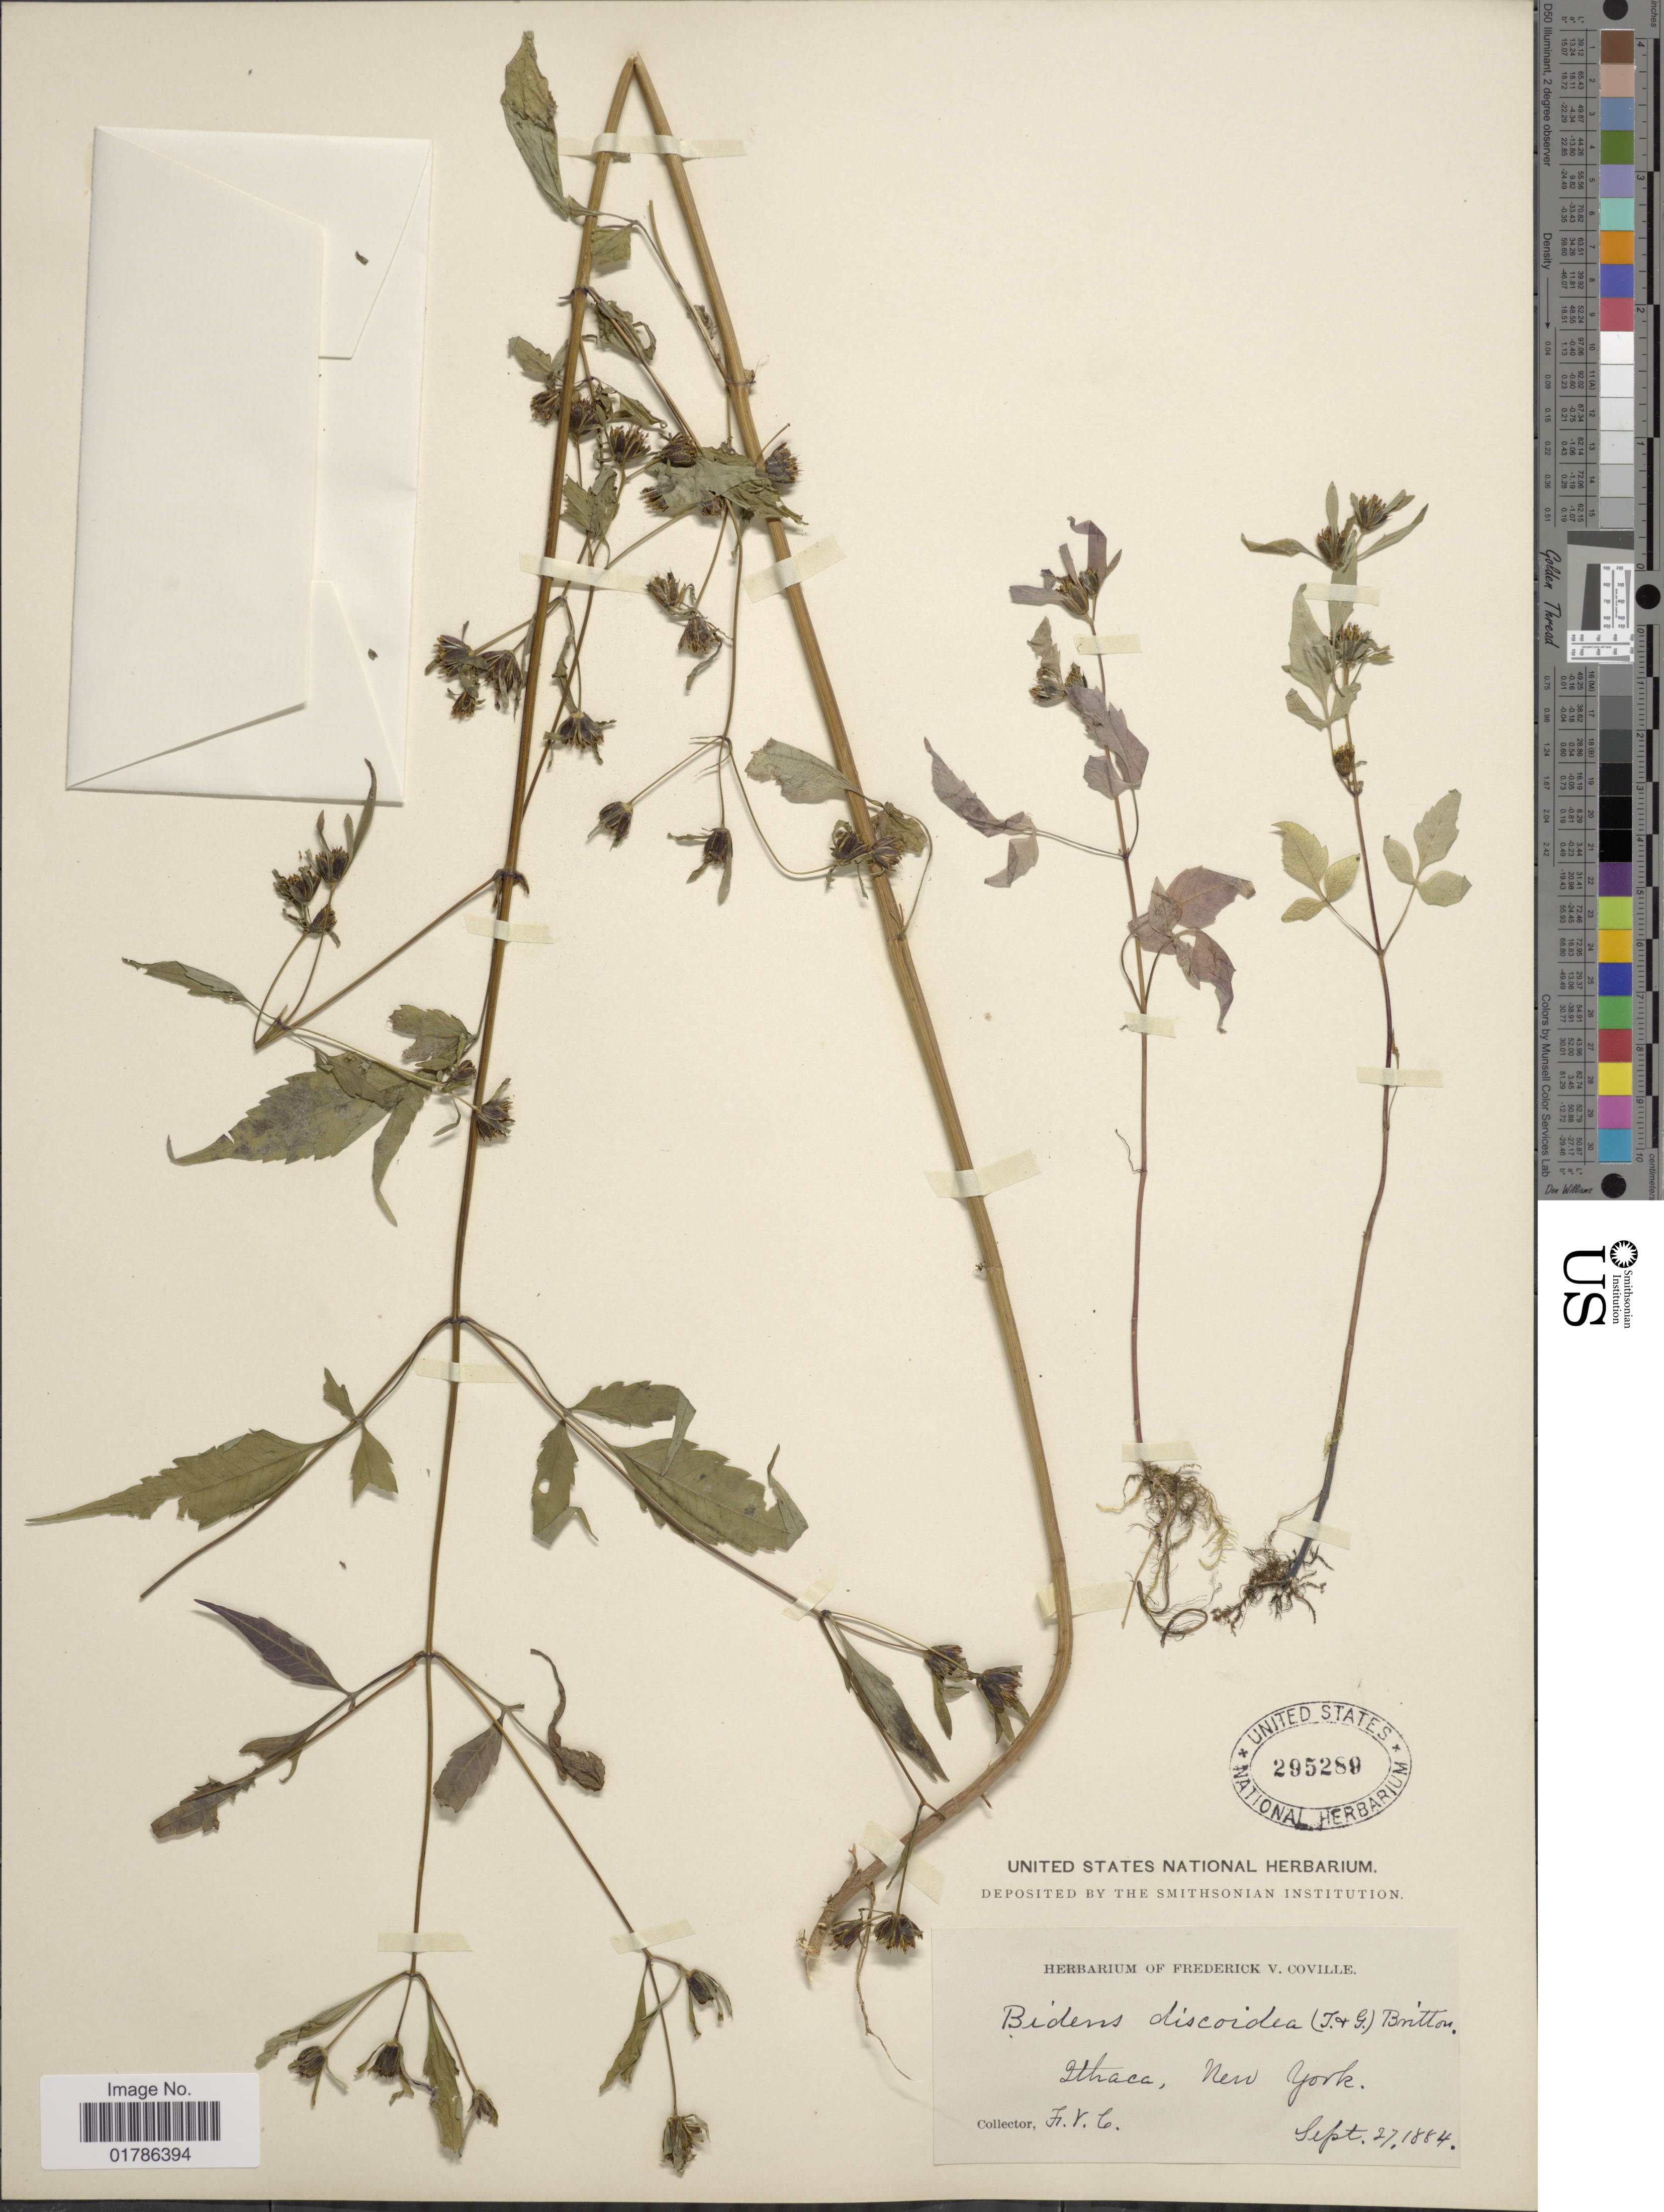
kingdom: Plantae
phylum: Tracheophyta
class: Magnoliopsida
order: Asterales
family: Asteraceae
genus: Bidens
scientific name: Bidens discoidea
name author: (Torr. & A. Gray) Britton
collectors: F. V. Coville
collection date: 1884-09-27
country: United States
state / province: New York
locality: Ithaca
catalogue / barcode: US 295289